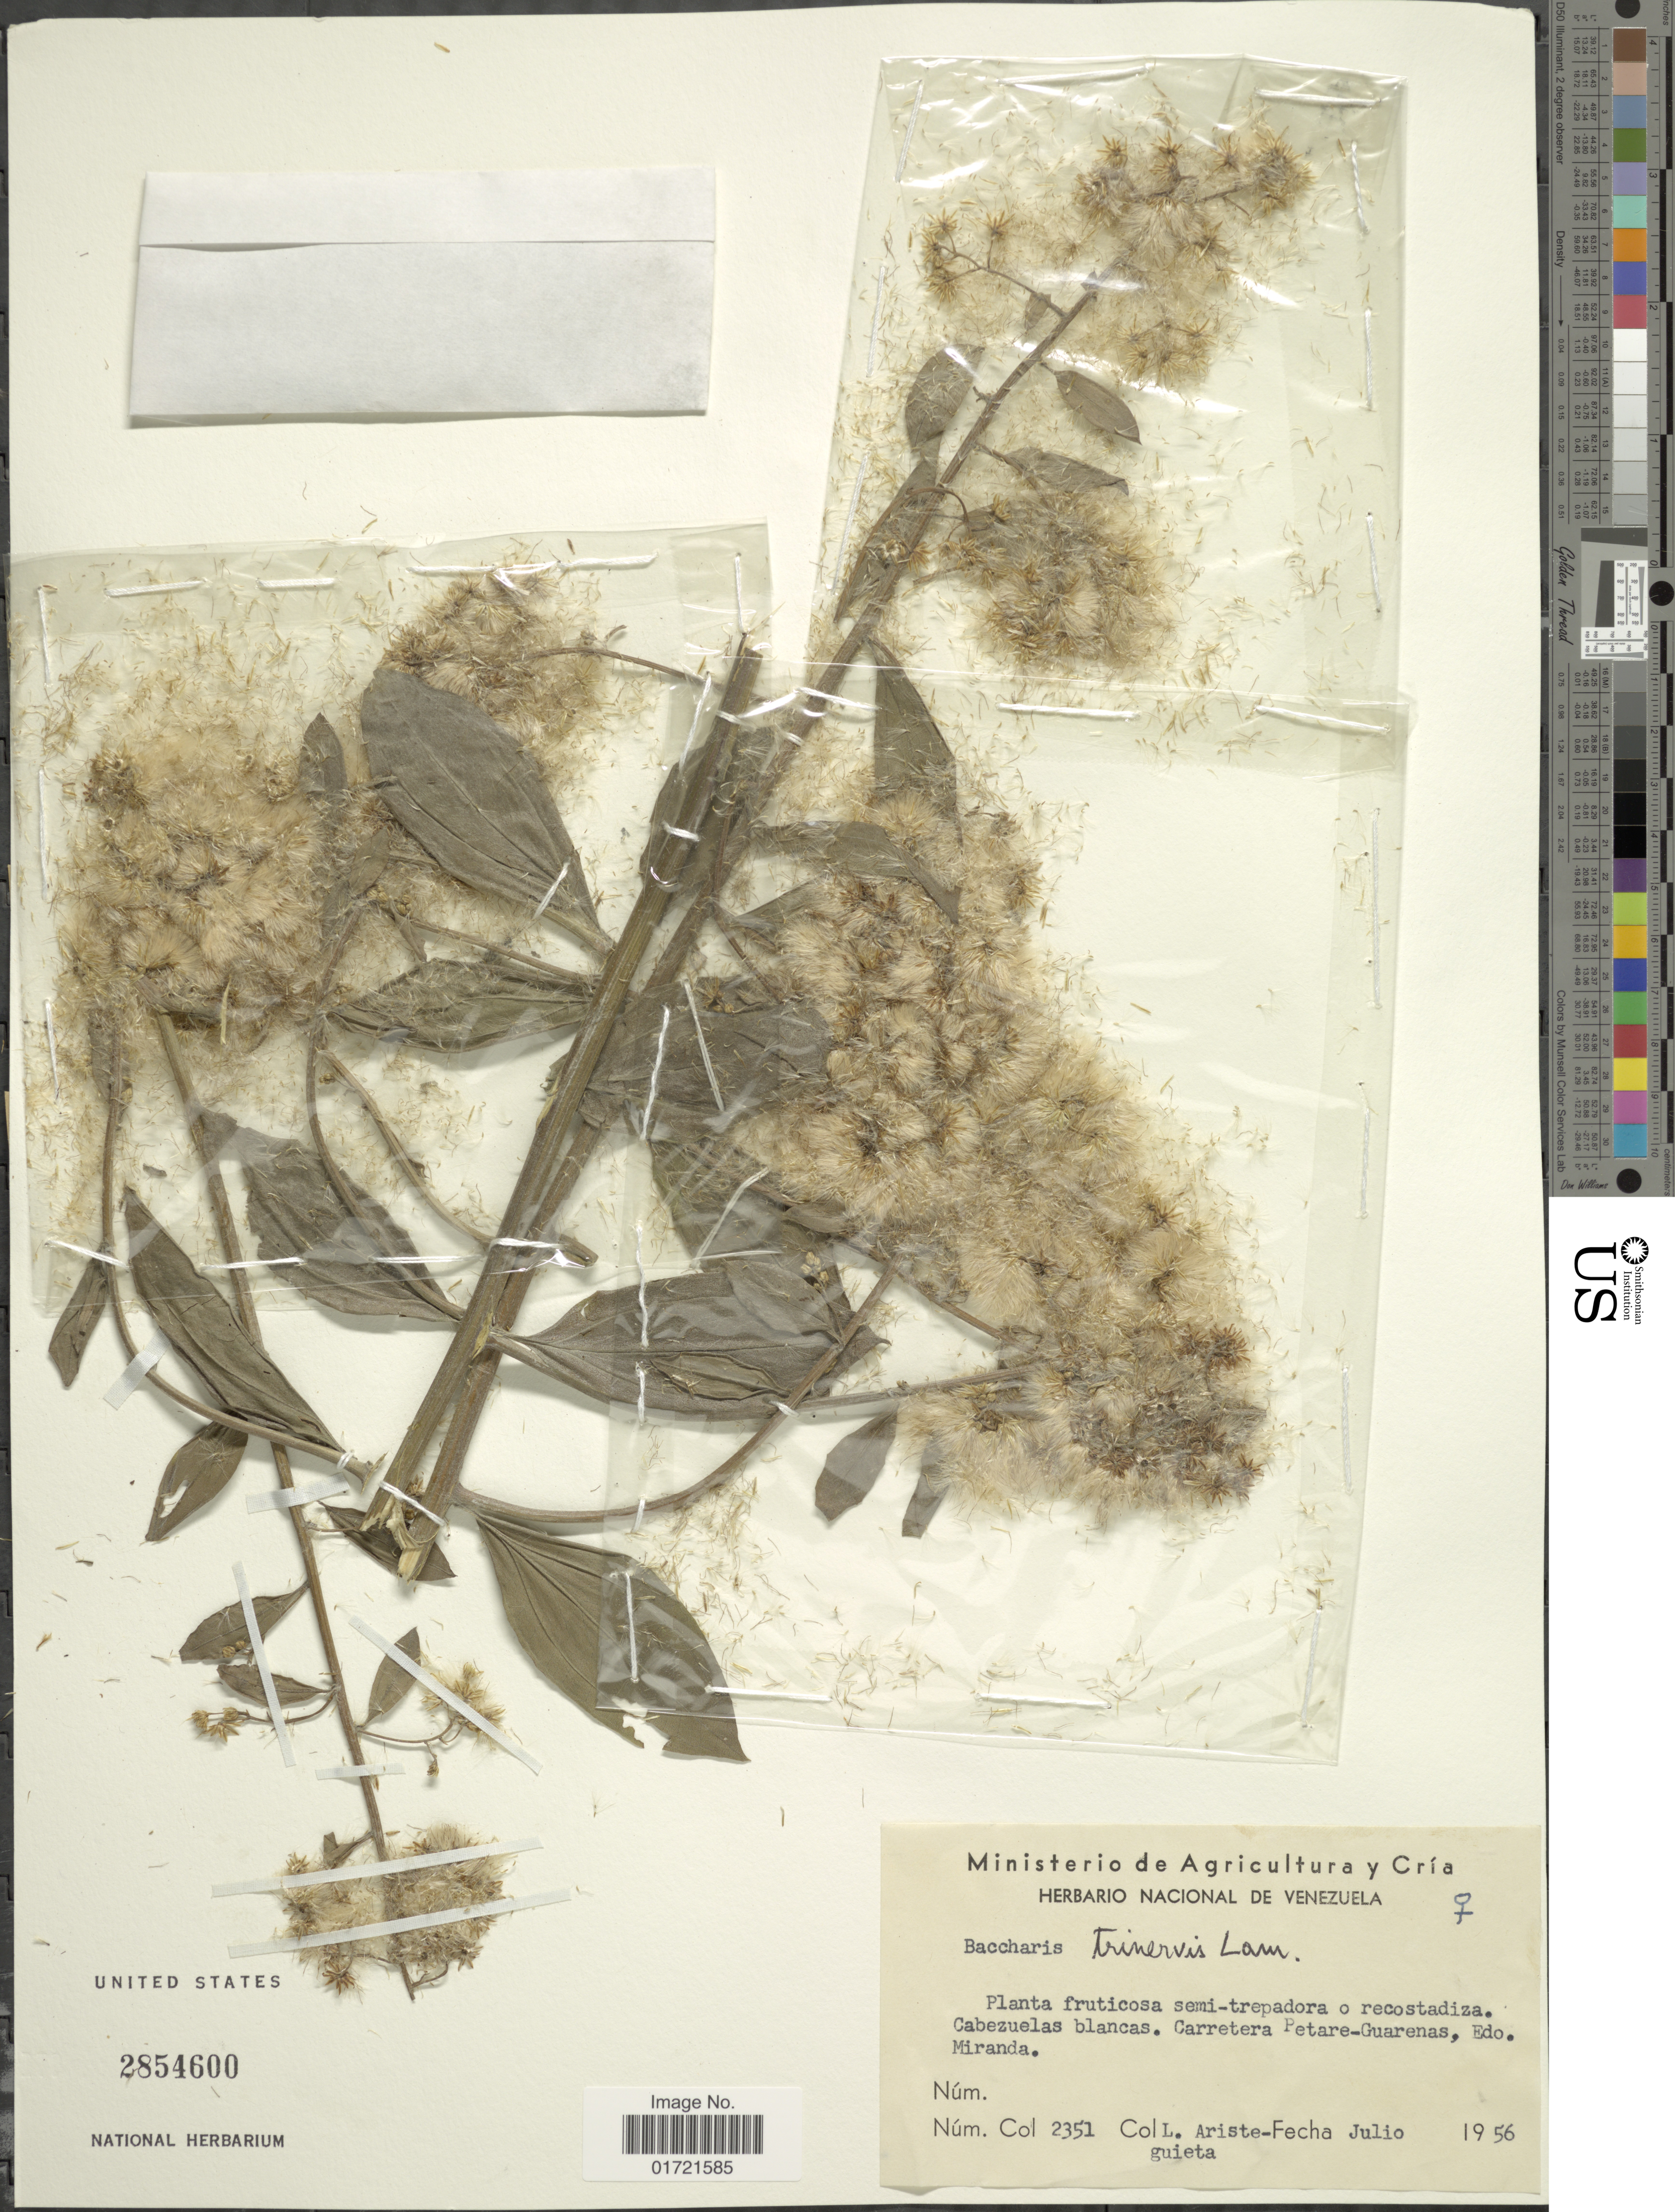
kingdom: Plantae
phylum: Tracheophyta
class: Magnoliopsida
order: Asterales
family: Asteraceae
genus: Baccharis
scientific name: Baccharis trinervis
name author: (Lam.) Pers.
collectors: L. Aristeguieta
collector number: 2351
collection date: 1956-07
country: Venezuela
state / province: Miranda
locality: Cabezuelas blancas. Carretera Petare-Guarenas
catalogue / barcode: US 2854600